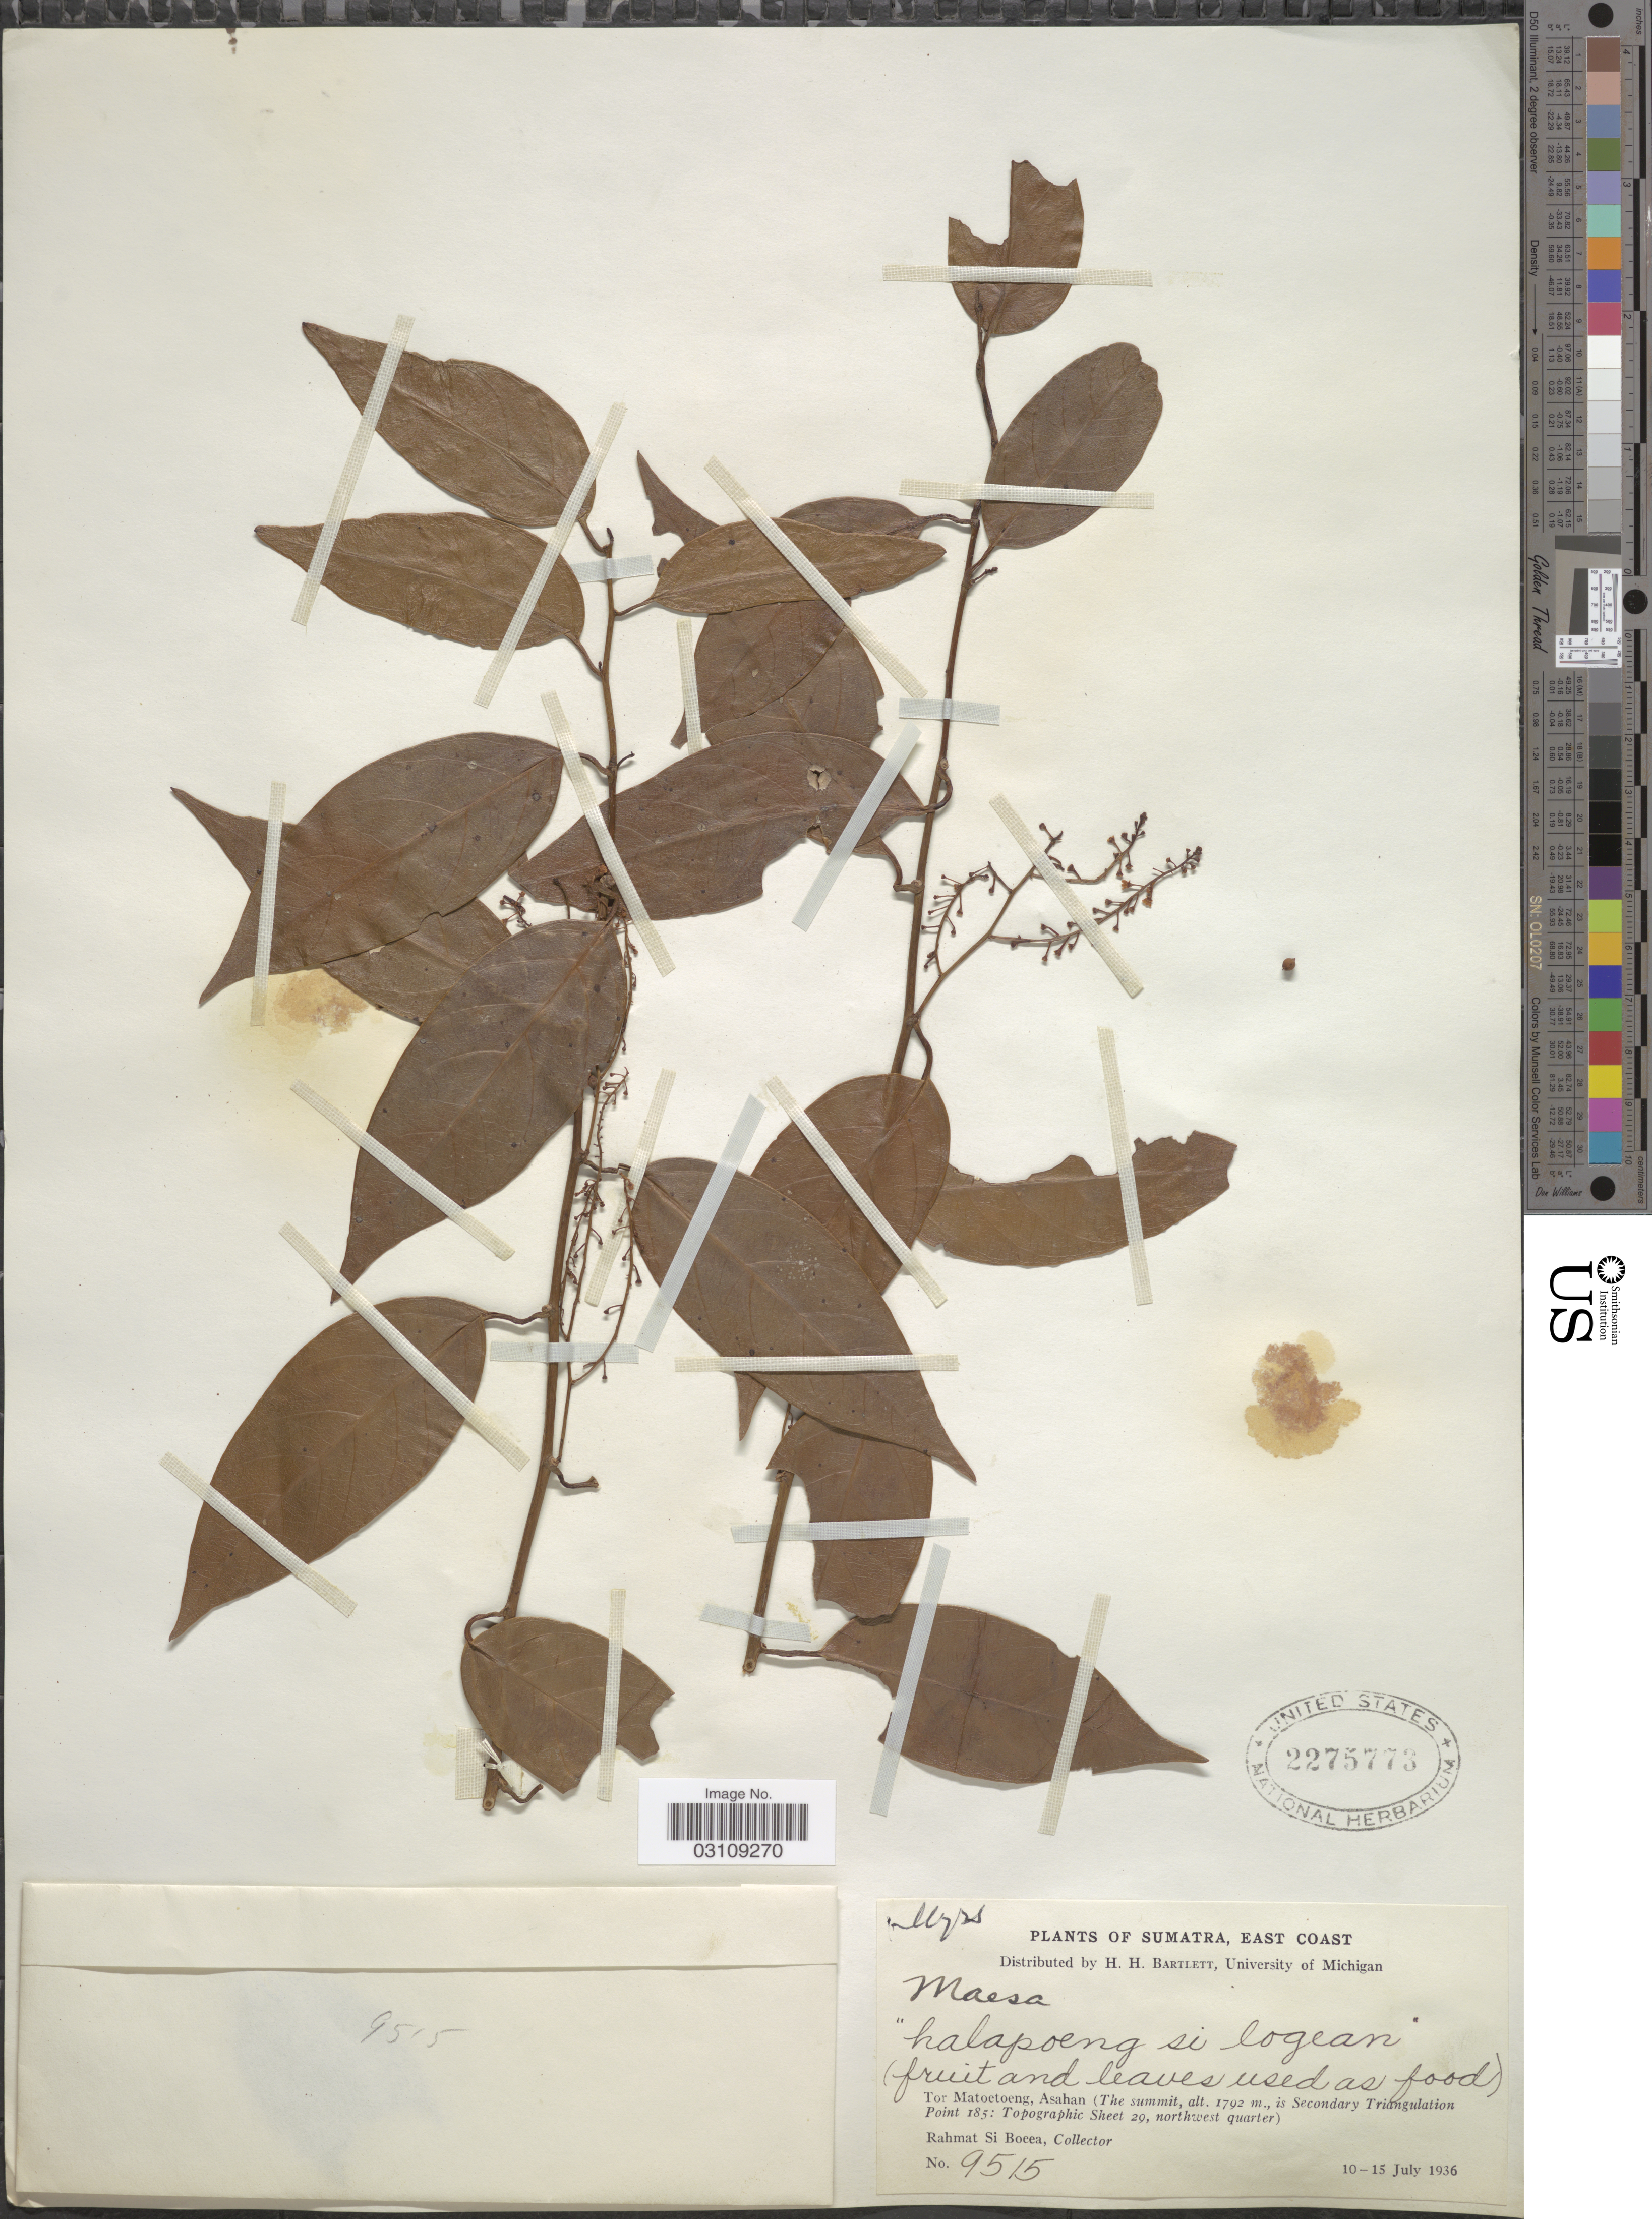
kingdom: Plantae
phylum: Tracheophyta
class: Magnoliopsida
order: Ericales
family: Primulaceae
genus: Maesa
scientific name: Maesa ramentacea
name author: (Roxb.) A. DC.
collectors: Rahmat Si Boeea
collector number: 9515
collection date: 1936-07-10/1936-07-15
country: Indonesia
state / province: Sumatra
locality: East Coast. Tor Matoetoeng, Asahan (The summit, is Secondary Triangulation Point 185: Topographic Sheet 29, northwest quarter).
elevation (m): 1792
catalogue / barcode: US 2275773